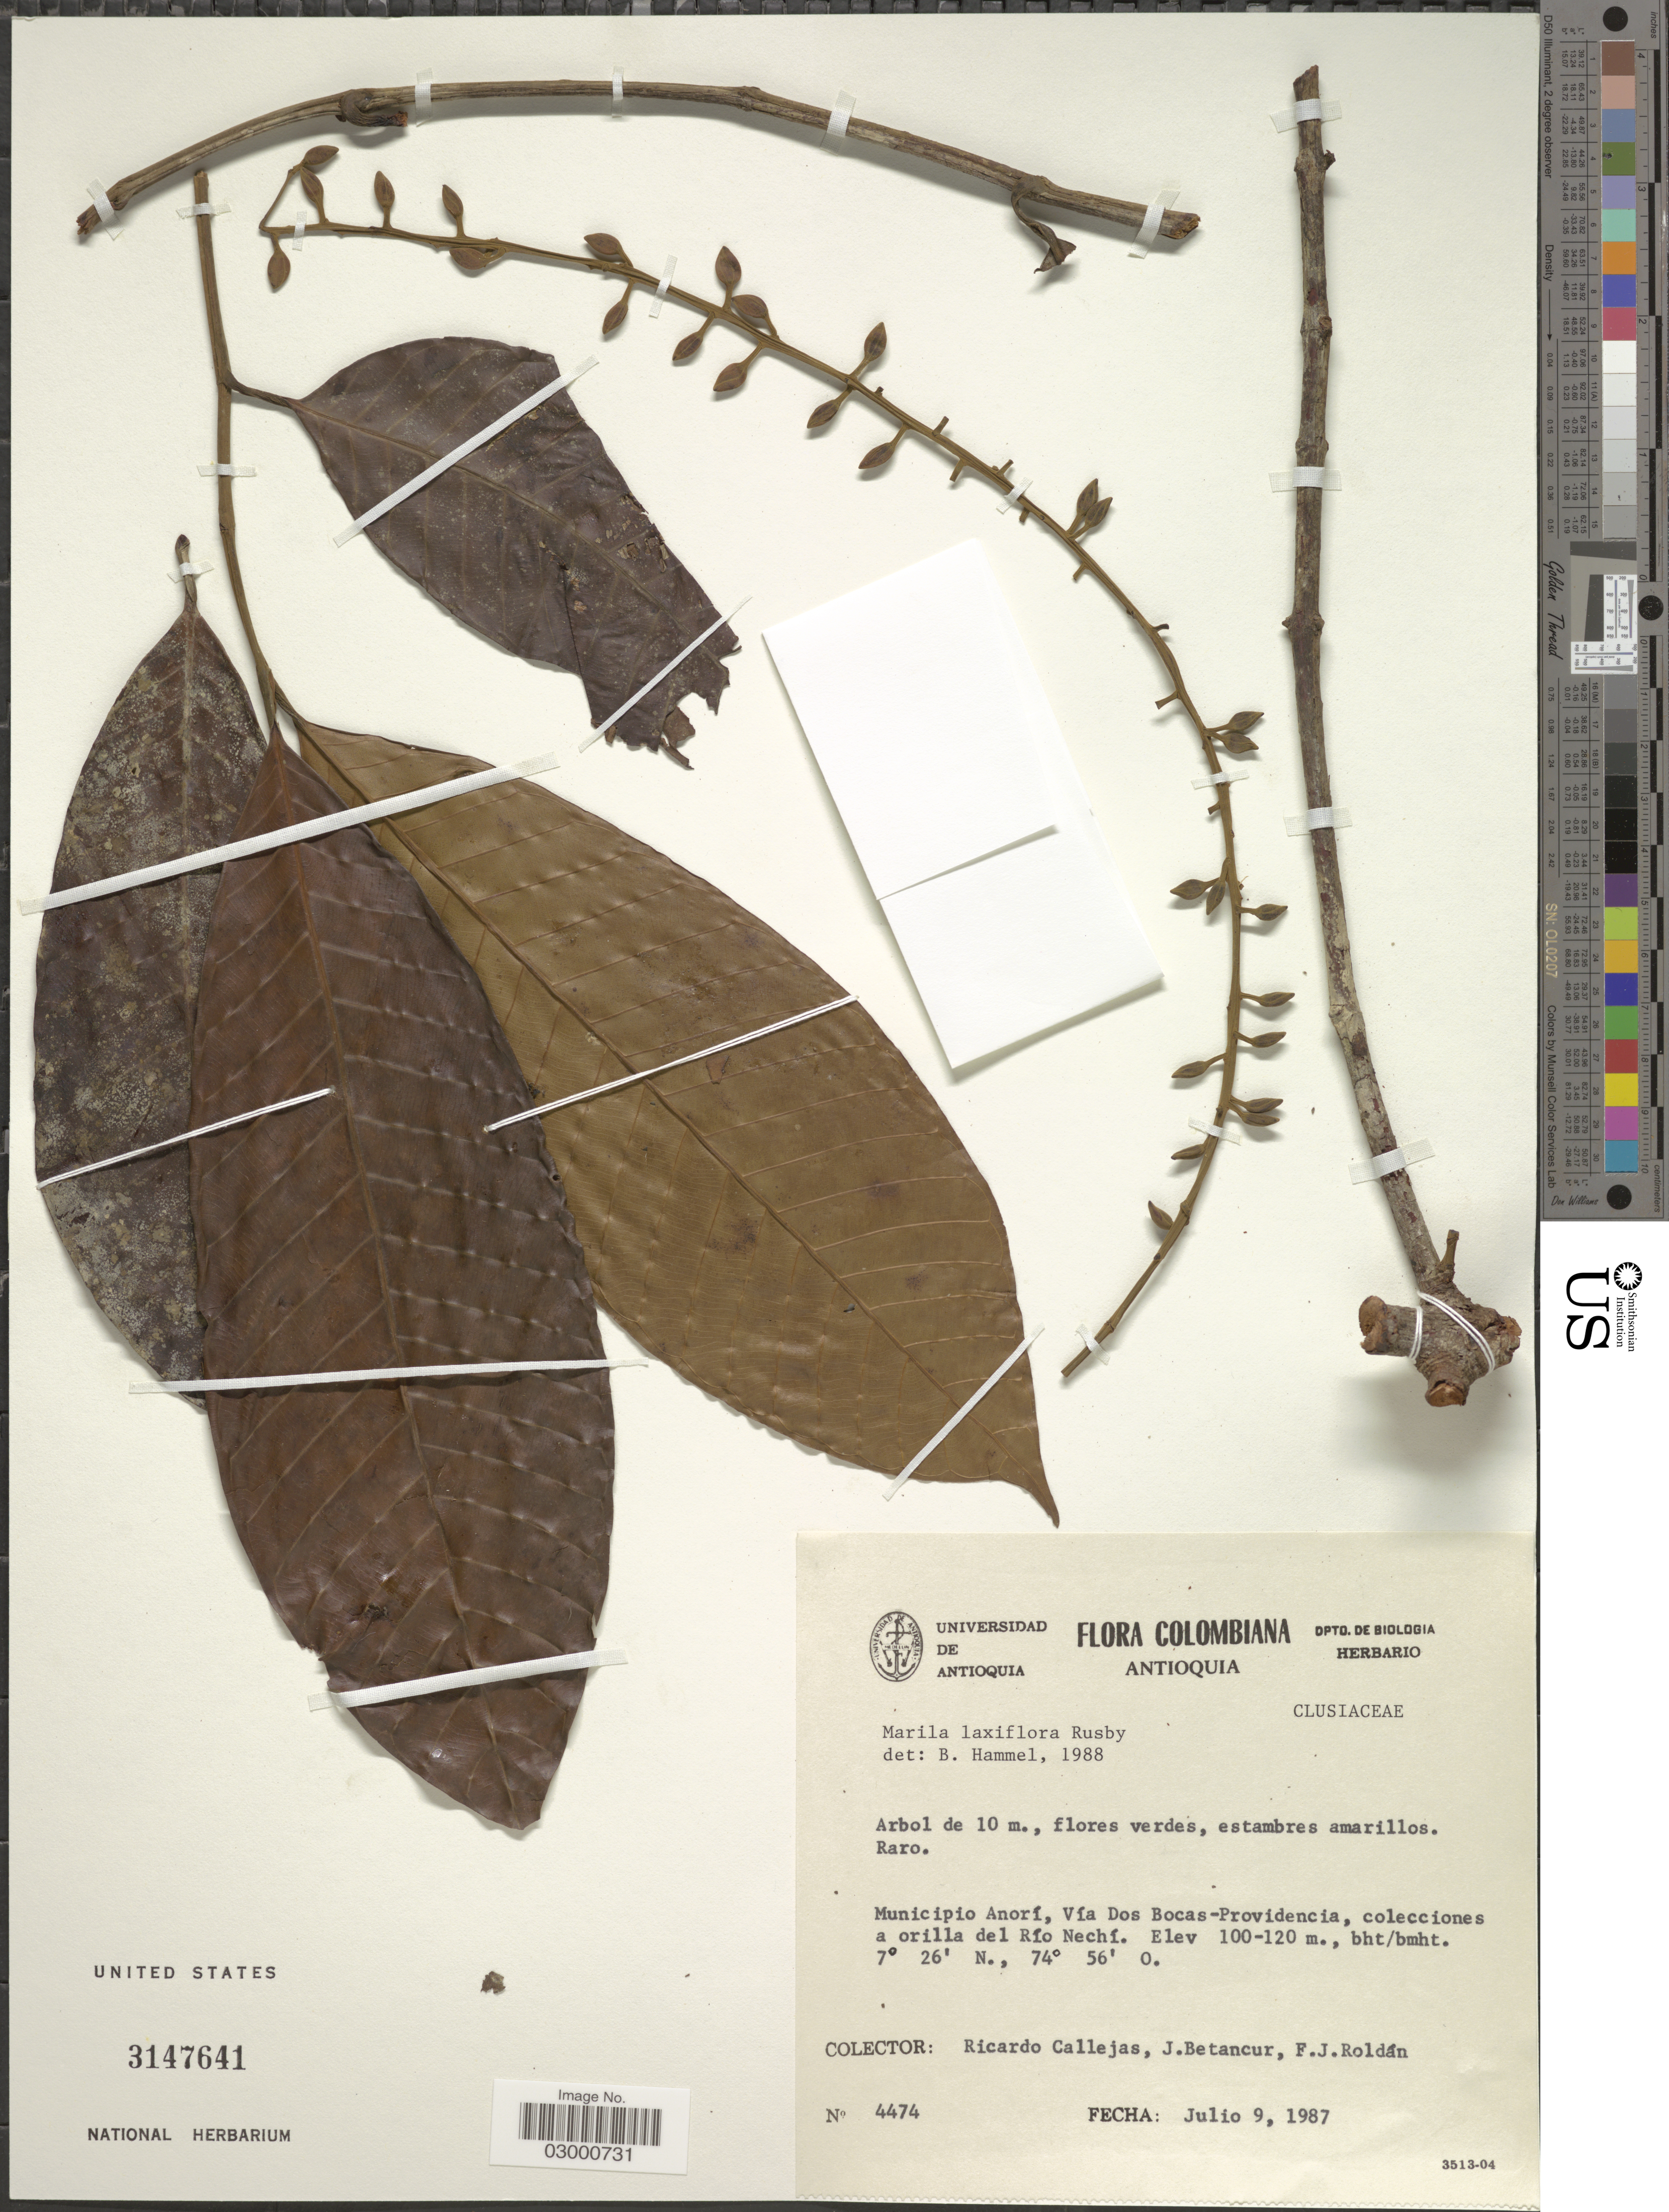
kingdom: Plantae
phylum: Tracheophyta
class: Magnoliopsida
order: Malpighiales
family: Calophyllaceae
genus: Marila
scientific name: Marila laxiflora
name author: Rusby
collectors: R. Callejas, J. Betancur & F. J. Roldán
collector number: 4474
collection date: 1987-07-09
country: Colombia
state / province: Antioquia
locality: Municipio Anorí, Vía Dos Bocas-Providencia, colecciones a orilla del Río Nechí.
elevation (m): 100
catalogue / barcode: US 3147641